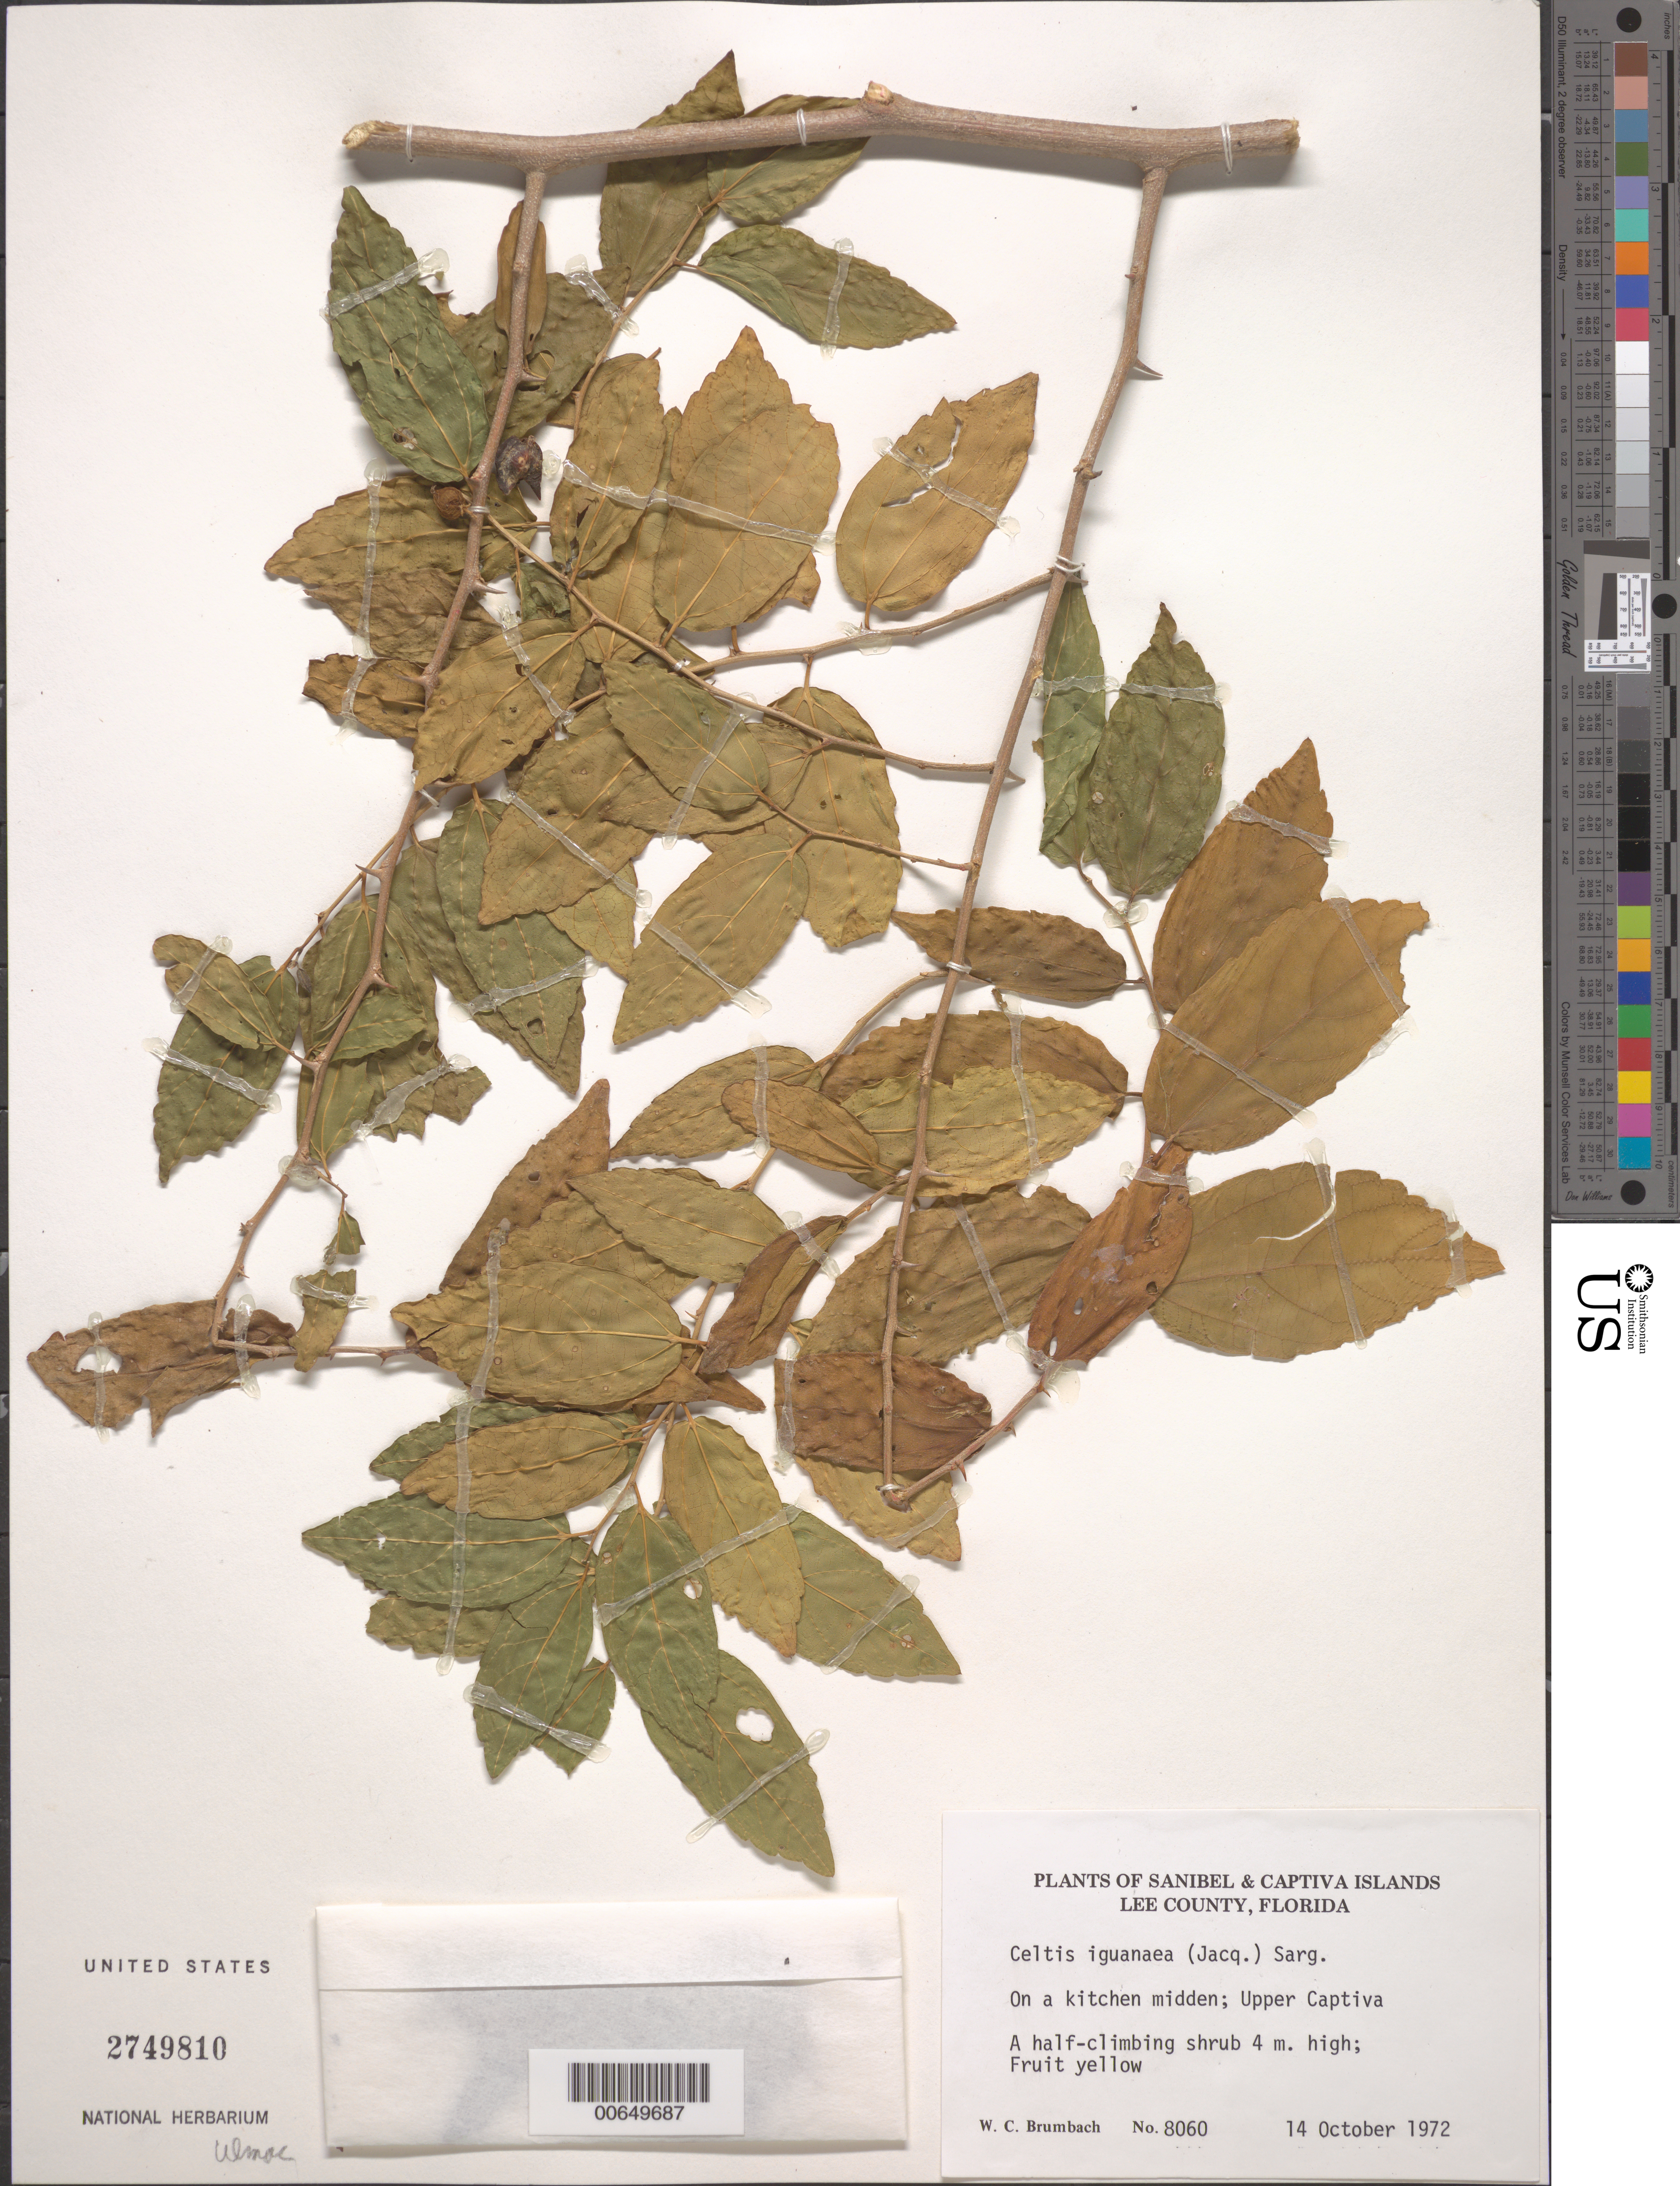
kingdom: Plantae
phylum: Tracheophyta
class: Magnoliopsida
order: Rosales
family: Cannabaceae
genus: Celtis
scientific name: Celtis iguanaea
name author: (Jacq.) Sarg.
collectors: W. C. Brumbach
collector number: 8060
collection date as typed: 14 Oct 1972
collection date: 1972-10-14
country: United States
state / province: Florida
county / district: Lee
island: Captiva Island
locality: Upper Captiva I.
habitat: On a kitchen midden.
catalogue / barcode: US 2749810